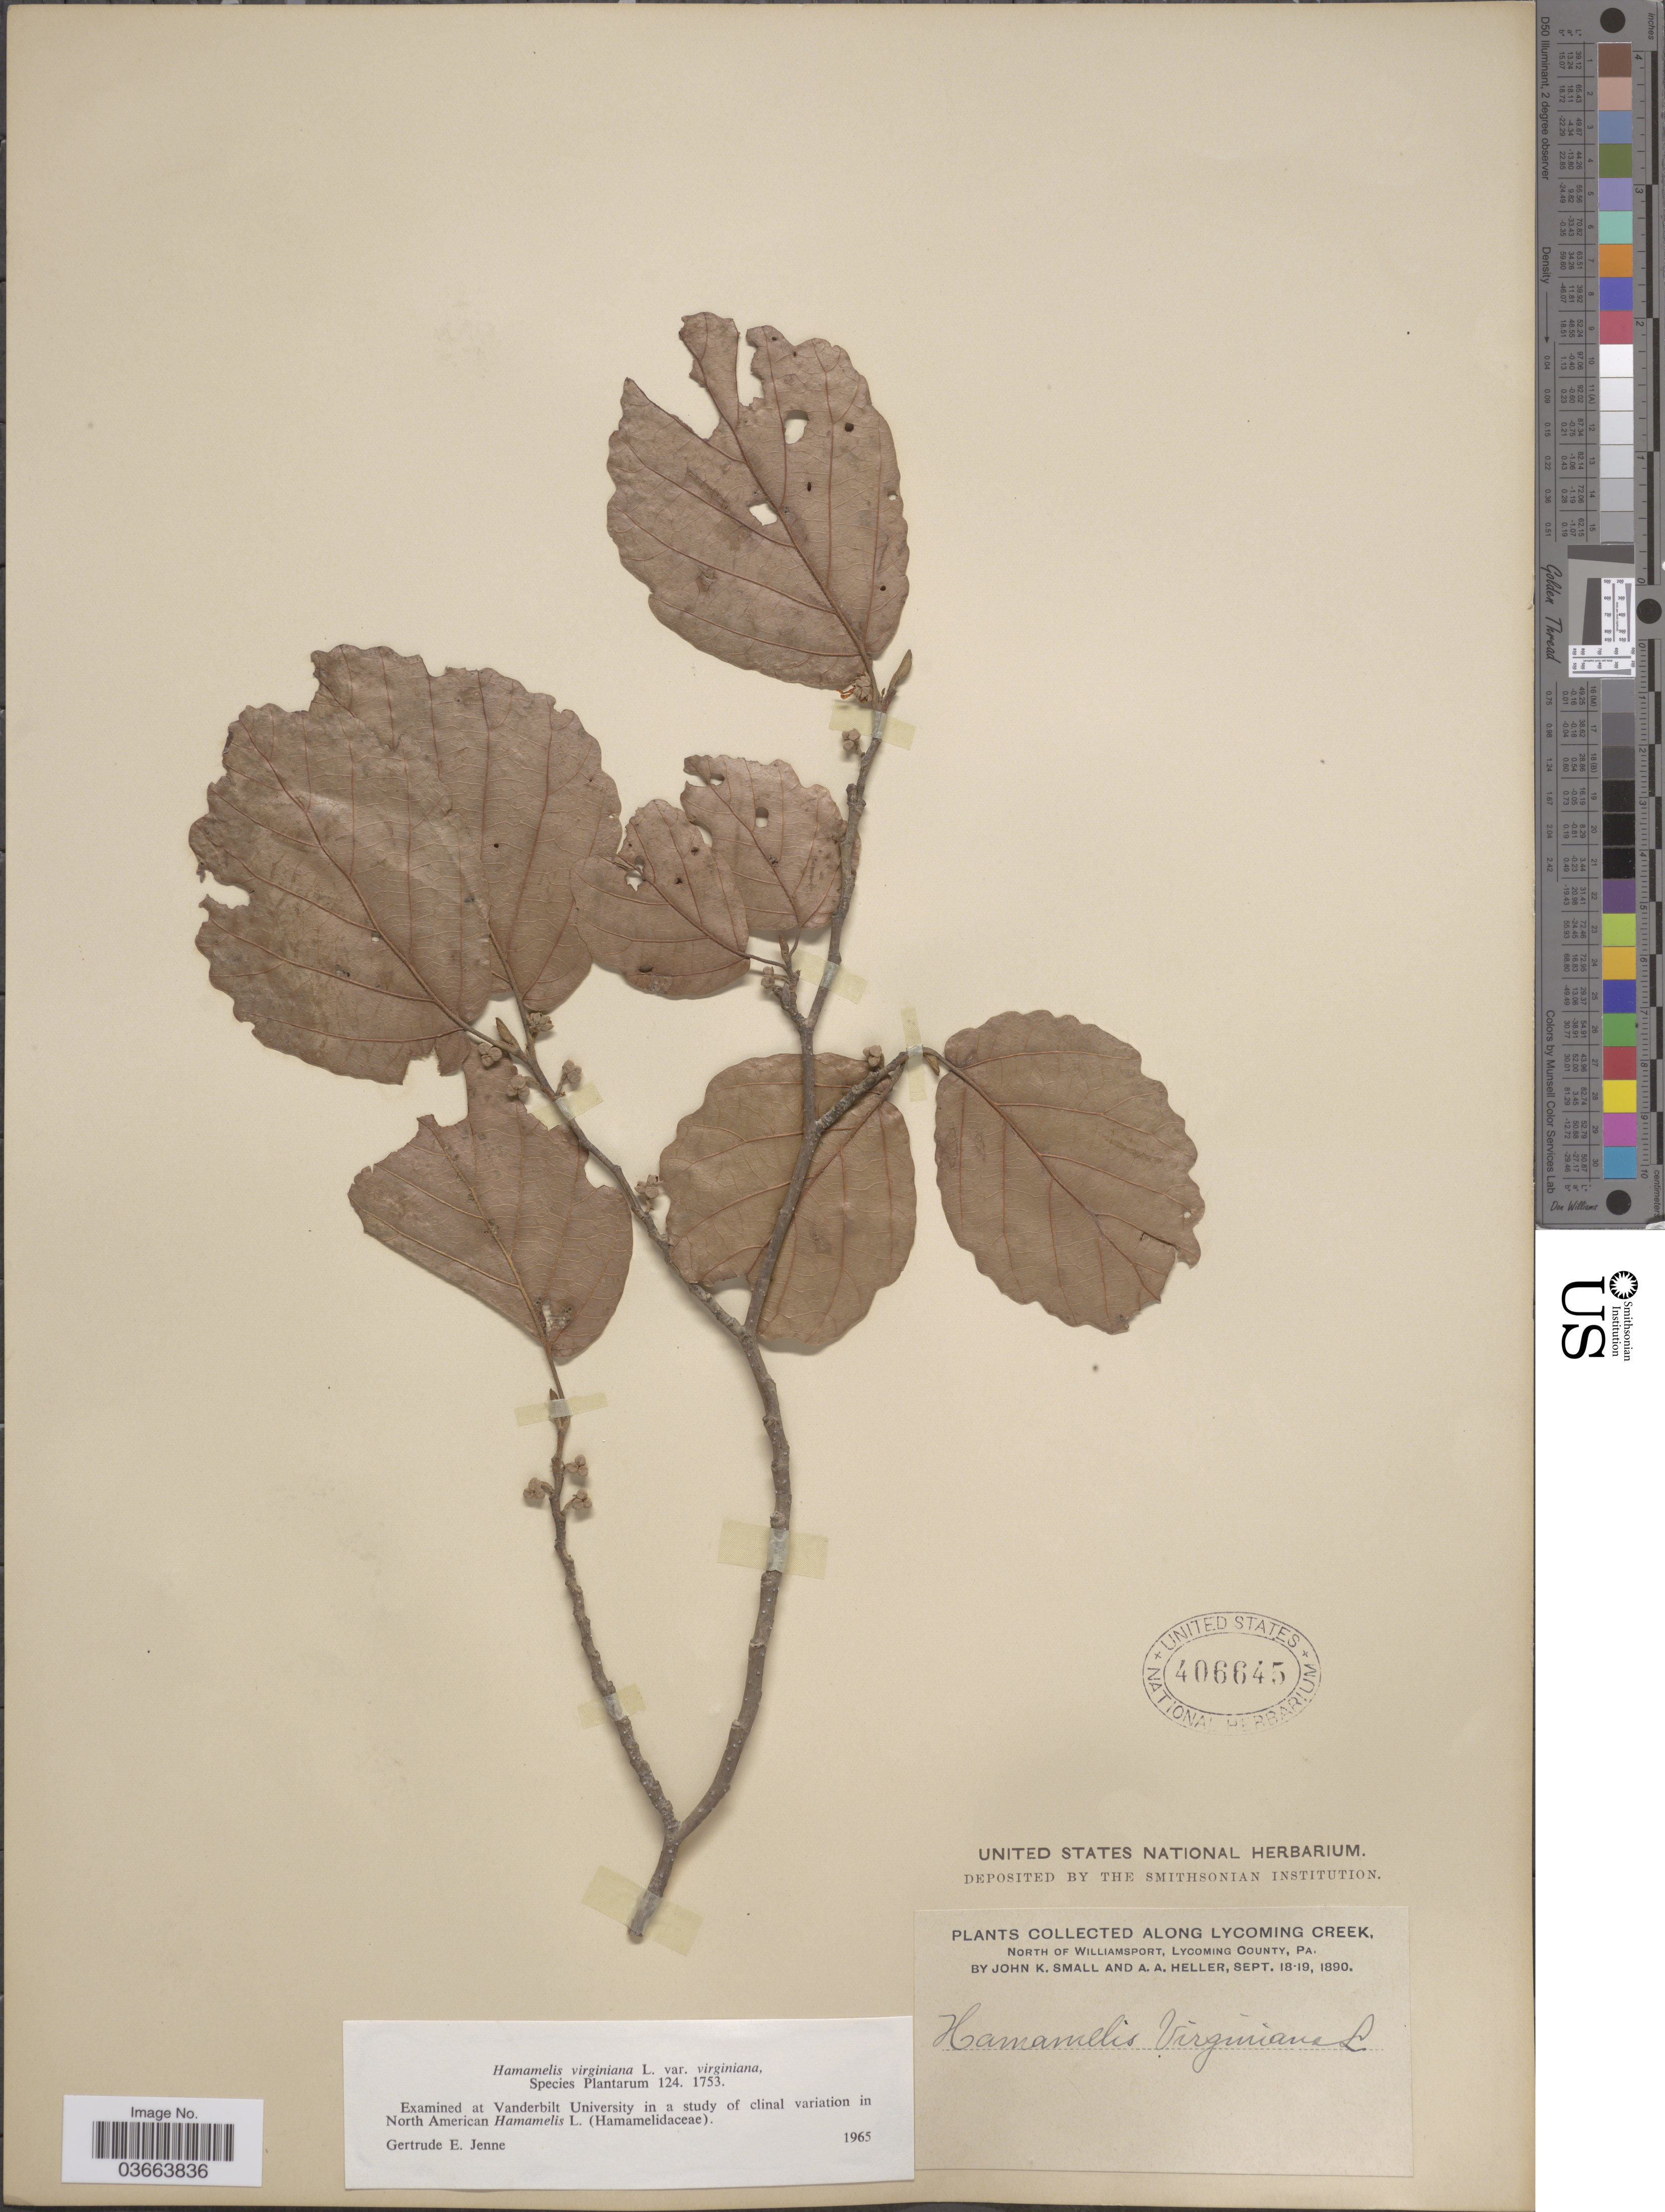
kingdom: Plantae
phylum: Tracheophyta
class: Magnoliopsida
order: Saxifragales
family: Hamamelidaceae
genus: Hamamelis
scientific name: Hamamelis virginiana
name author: L.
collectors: J. K. Small & A. A. Heller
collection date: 1890-09-18/1890-09-19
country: United States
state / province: Pennsylvania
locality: Along Lycoming Creek, North of Williamsport, Lycoming County.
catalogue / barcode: US 406645